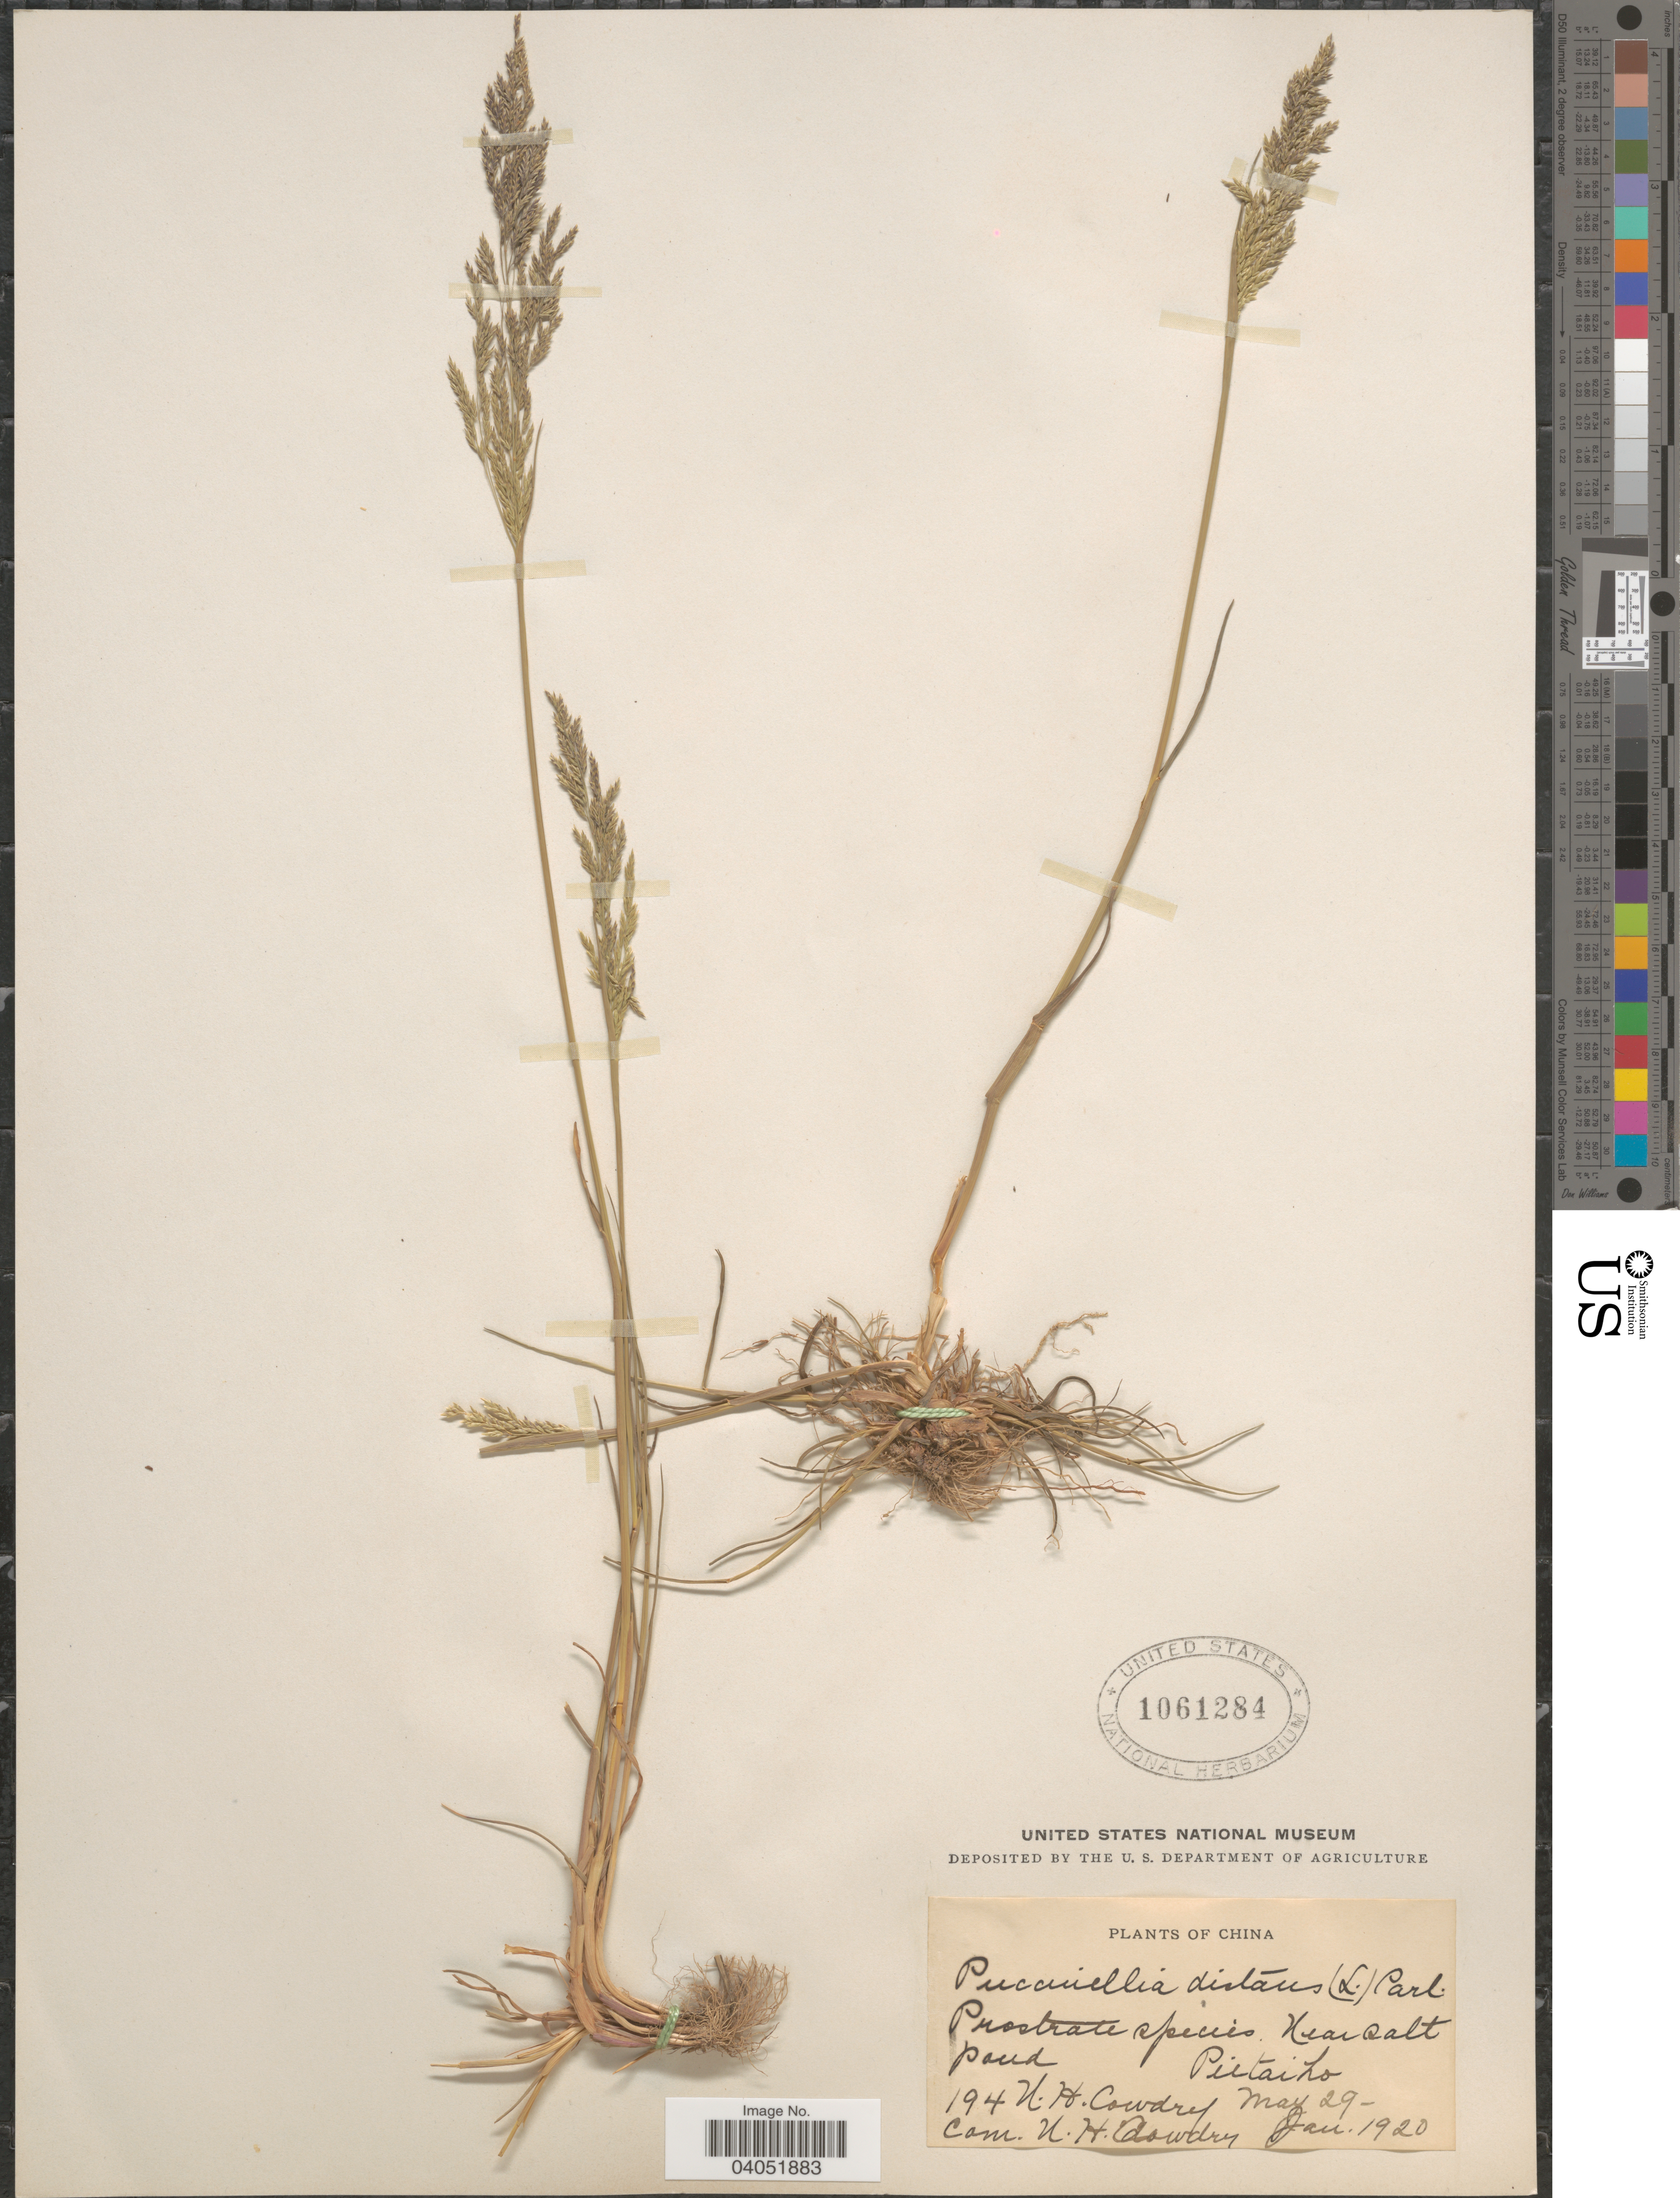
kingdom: Plantae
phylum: Tracheophyta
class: Liliopsida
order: Poales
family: Poaceae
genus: Puccinellia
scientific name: Puccinellia distans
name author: (Jacq.) Parl.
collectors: N. H. Cowdry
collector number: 194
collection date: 1920-05-29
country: China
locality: Pietaiho.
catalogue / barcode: US 1061284